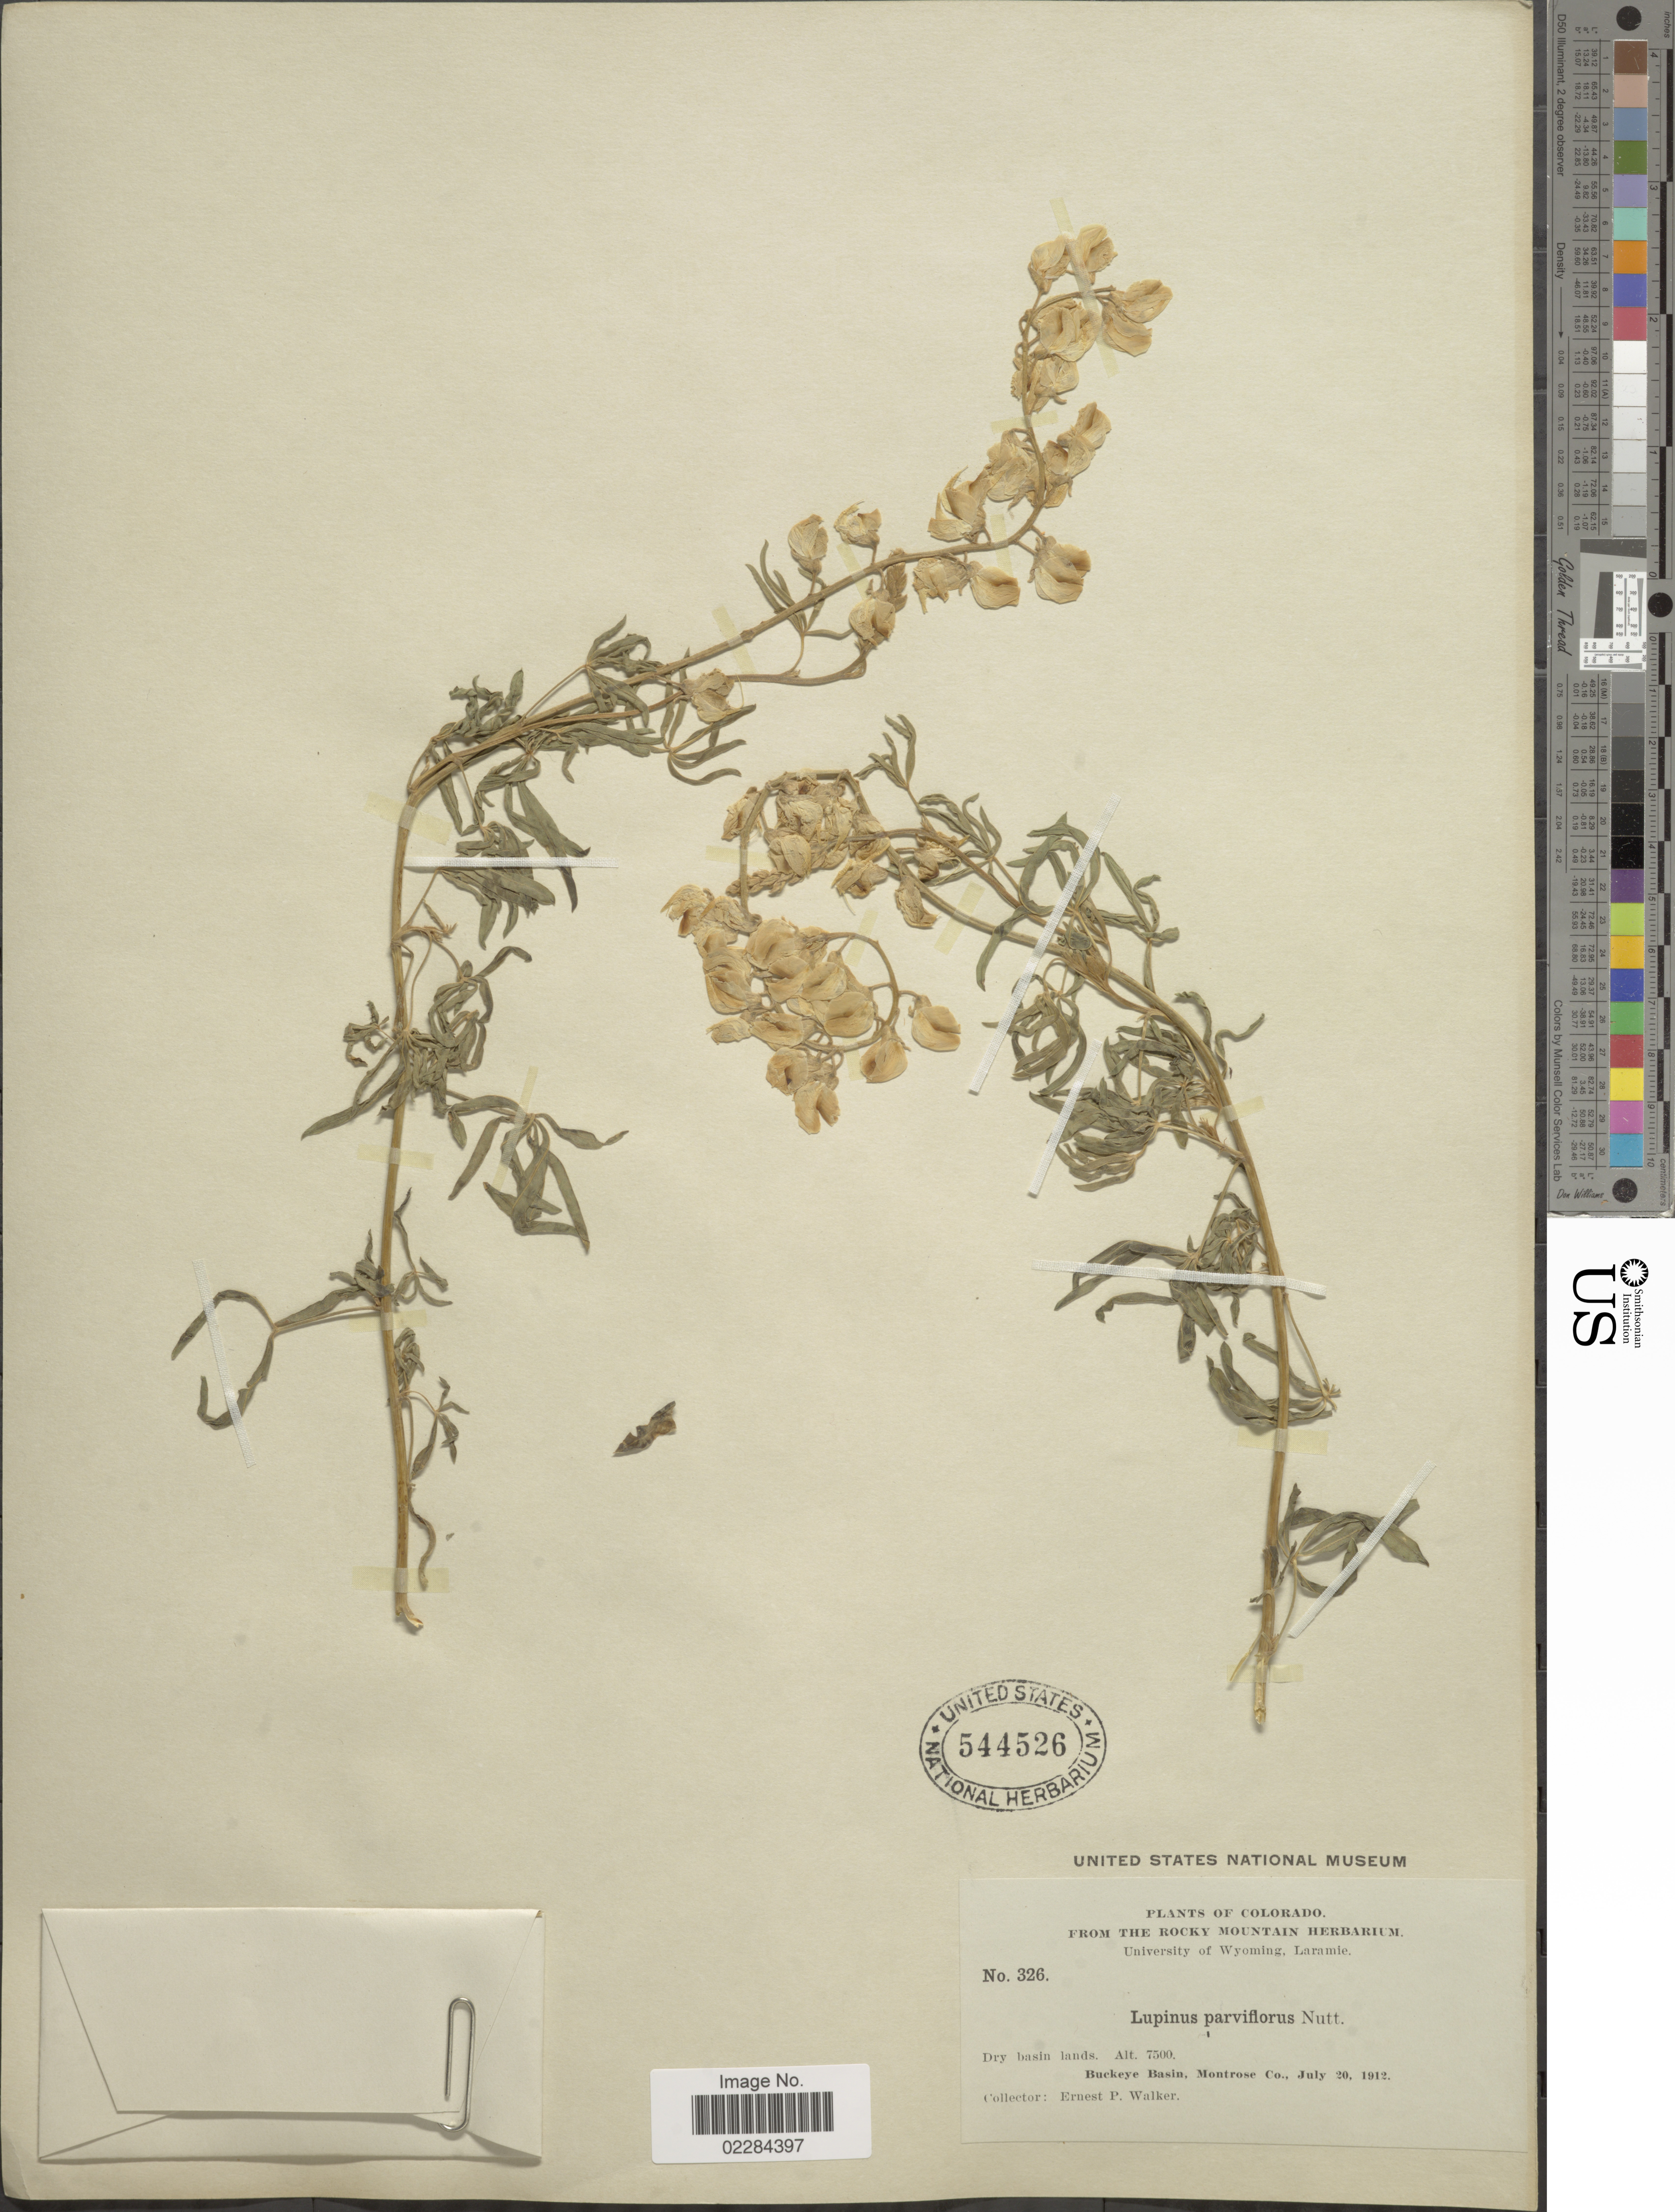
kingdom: Plantae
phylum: Tracheophyta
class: Magnoliopsida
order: Fabales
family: Fabaceae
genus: Lupinus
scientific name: Lupinus argenteus var. parviflorus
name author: (Nutt. ex Hook. & Arn.) C.L. Hitchc.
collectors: E. P. Walker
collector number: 326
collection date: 1912-07-20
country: United States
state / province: Colorado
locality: Buckeye basin, Montrose Co.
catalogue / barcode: US 544526